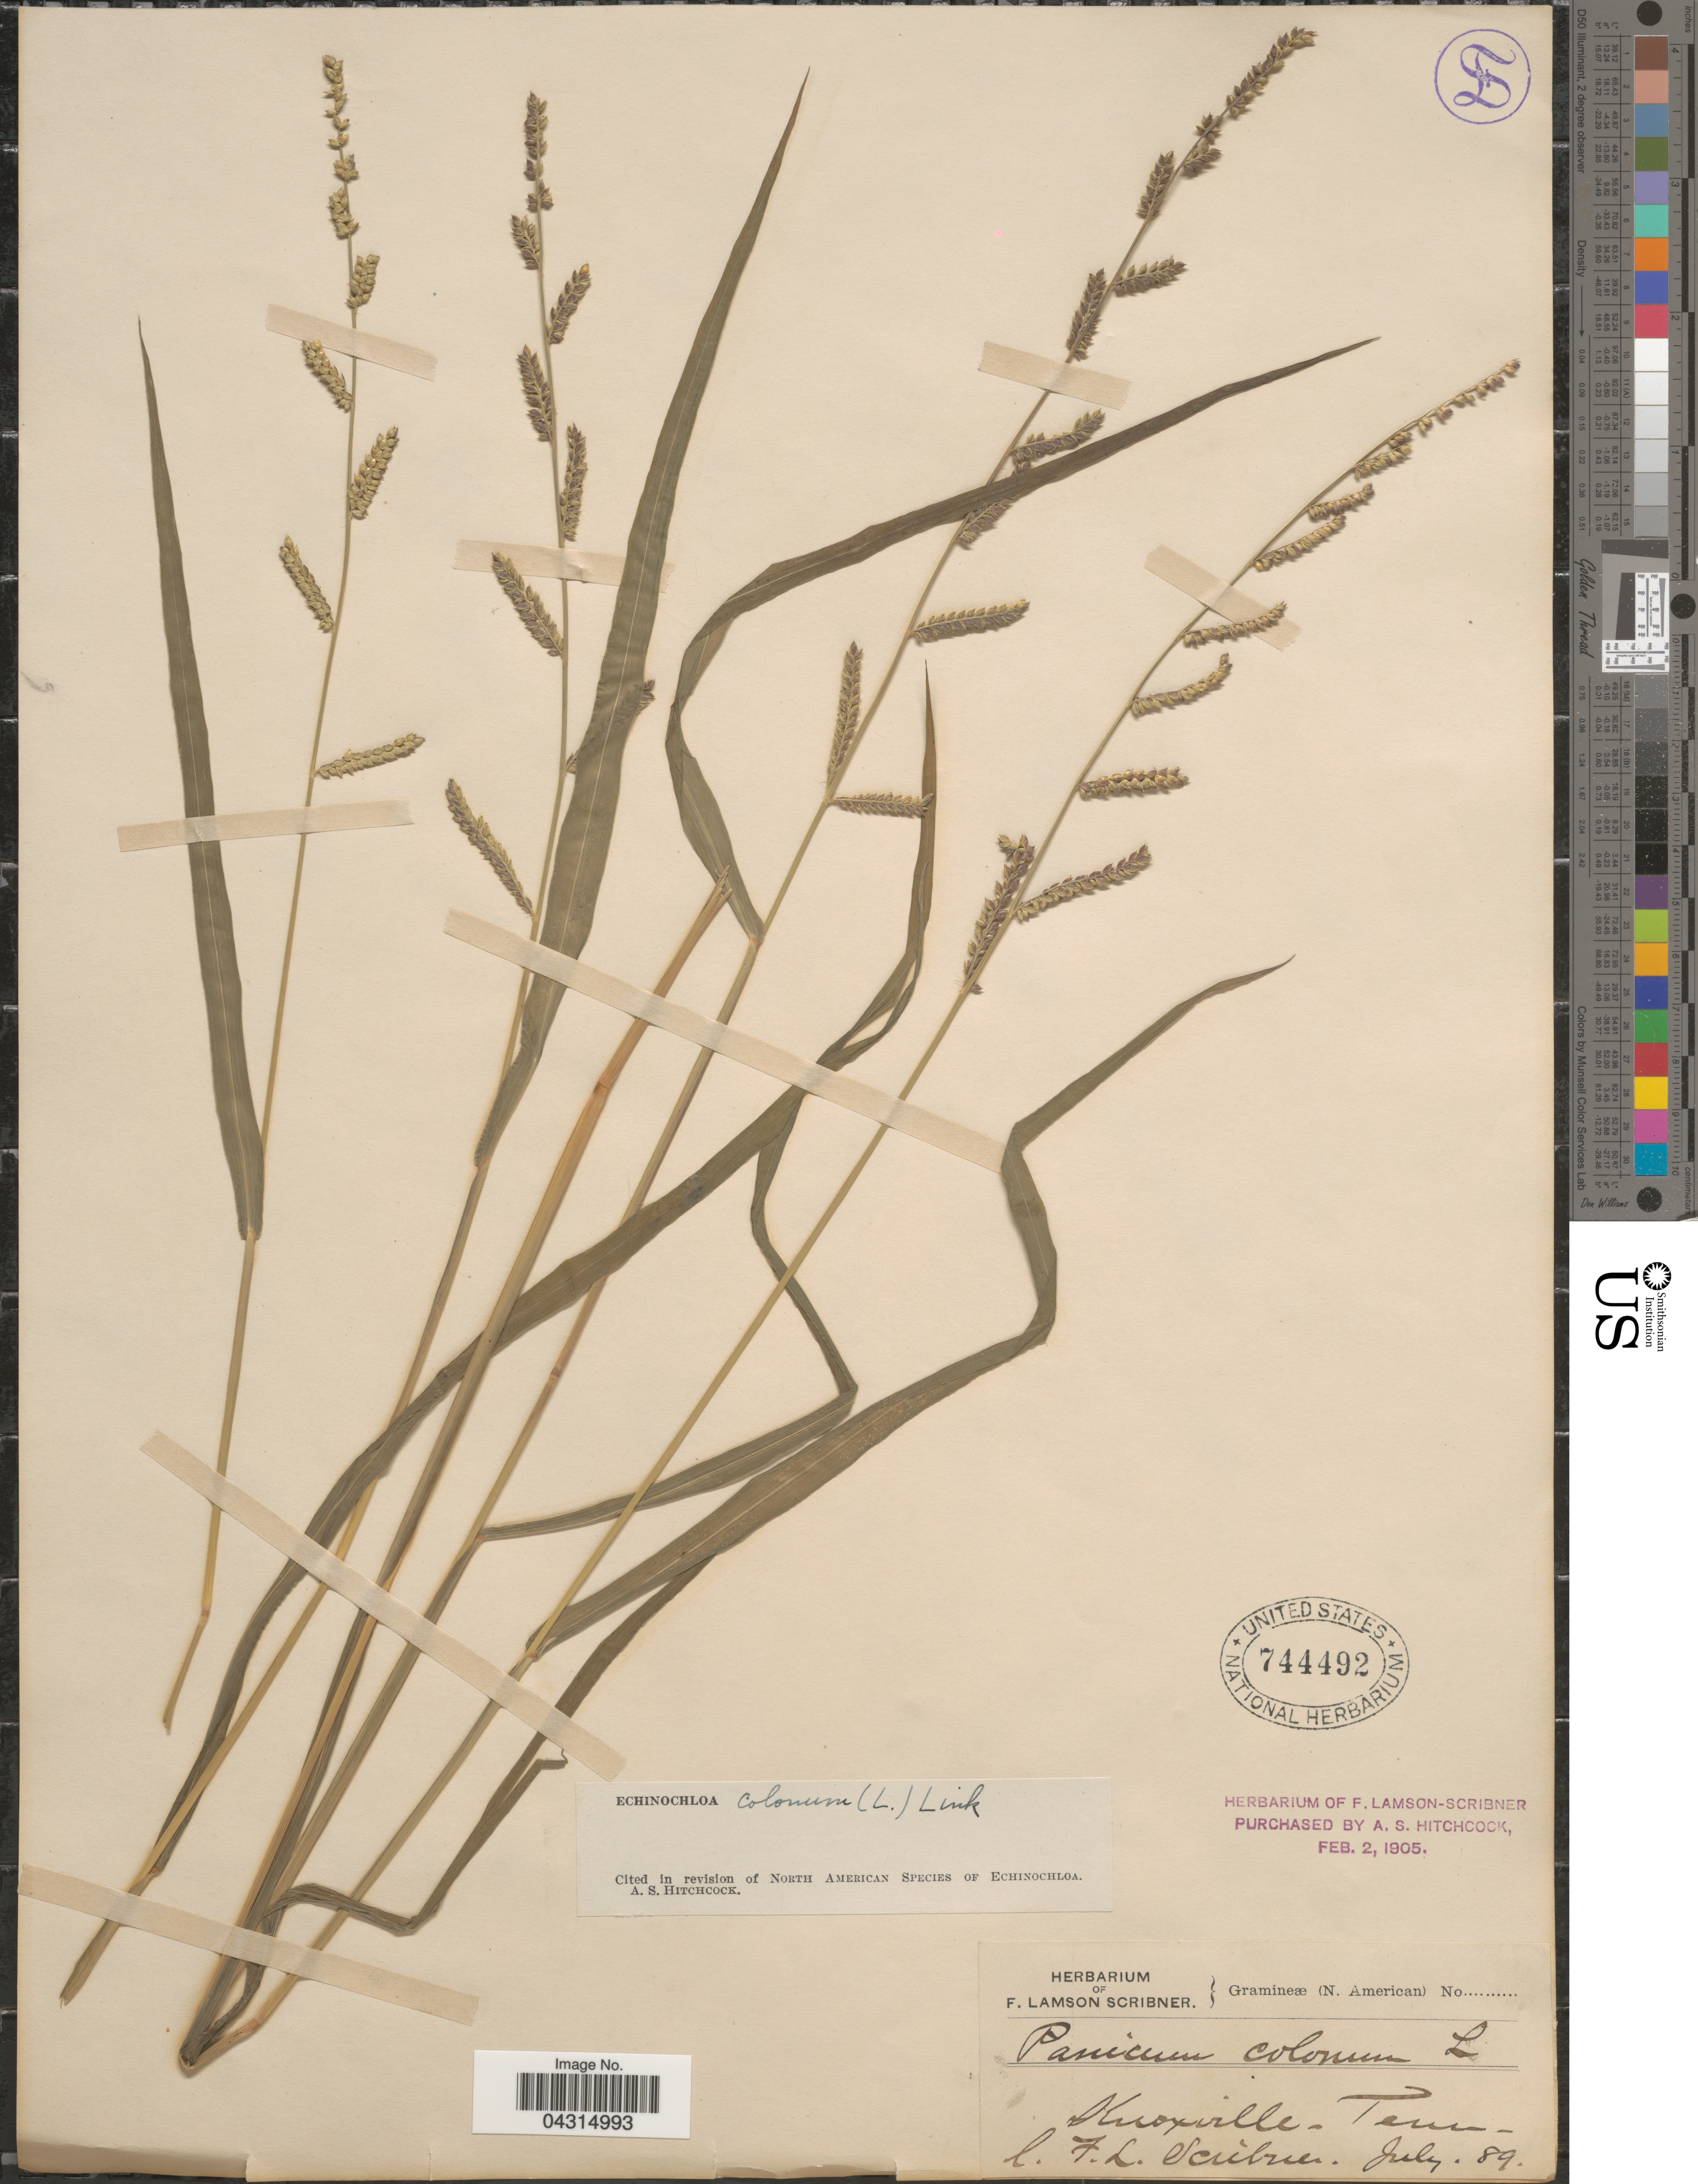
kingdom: Plantae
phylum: Tracheophyta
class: Liliopsida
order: Poales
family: Poaceae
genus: Echinochloa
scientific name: Echinochloa colona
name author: (L.) Link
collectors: F. L. Scribner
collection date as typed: Transcribed d/m/y: /7/89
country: United States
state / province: Tennessee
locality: Knoxville.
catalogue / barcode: US 744492